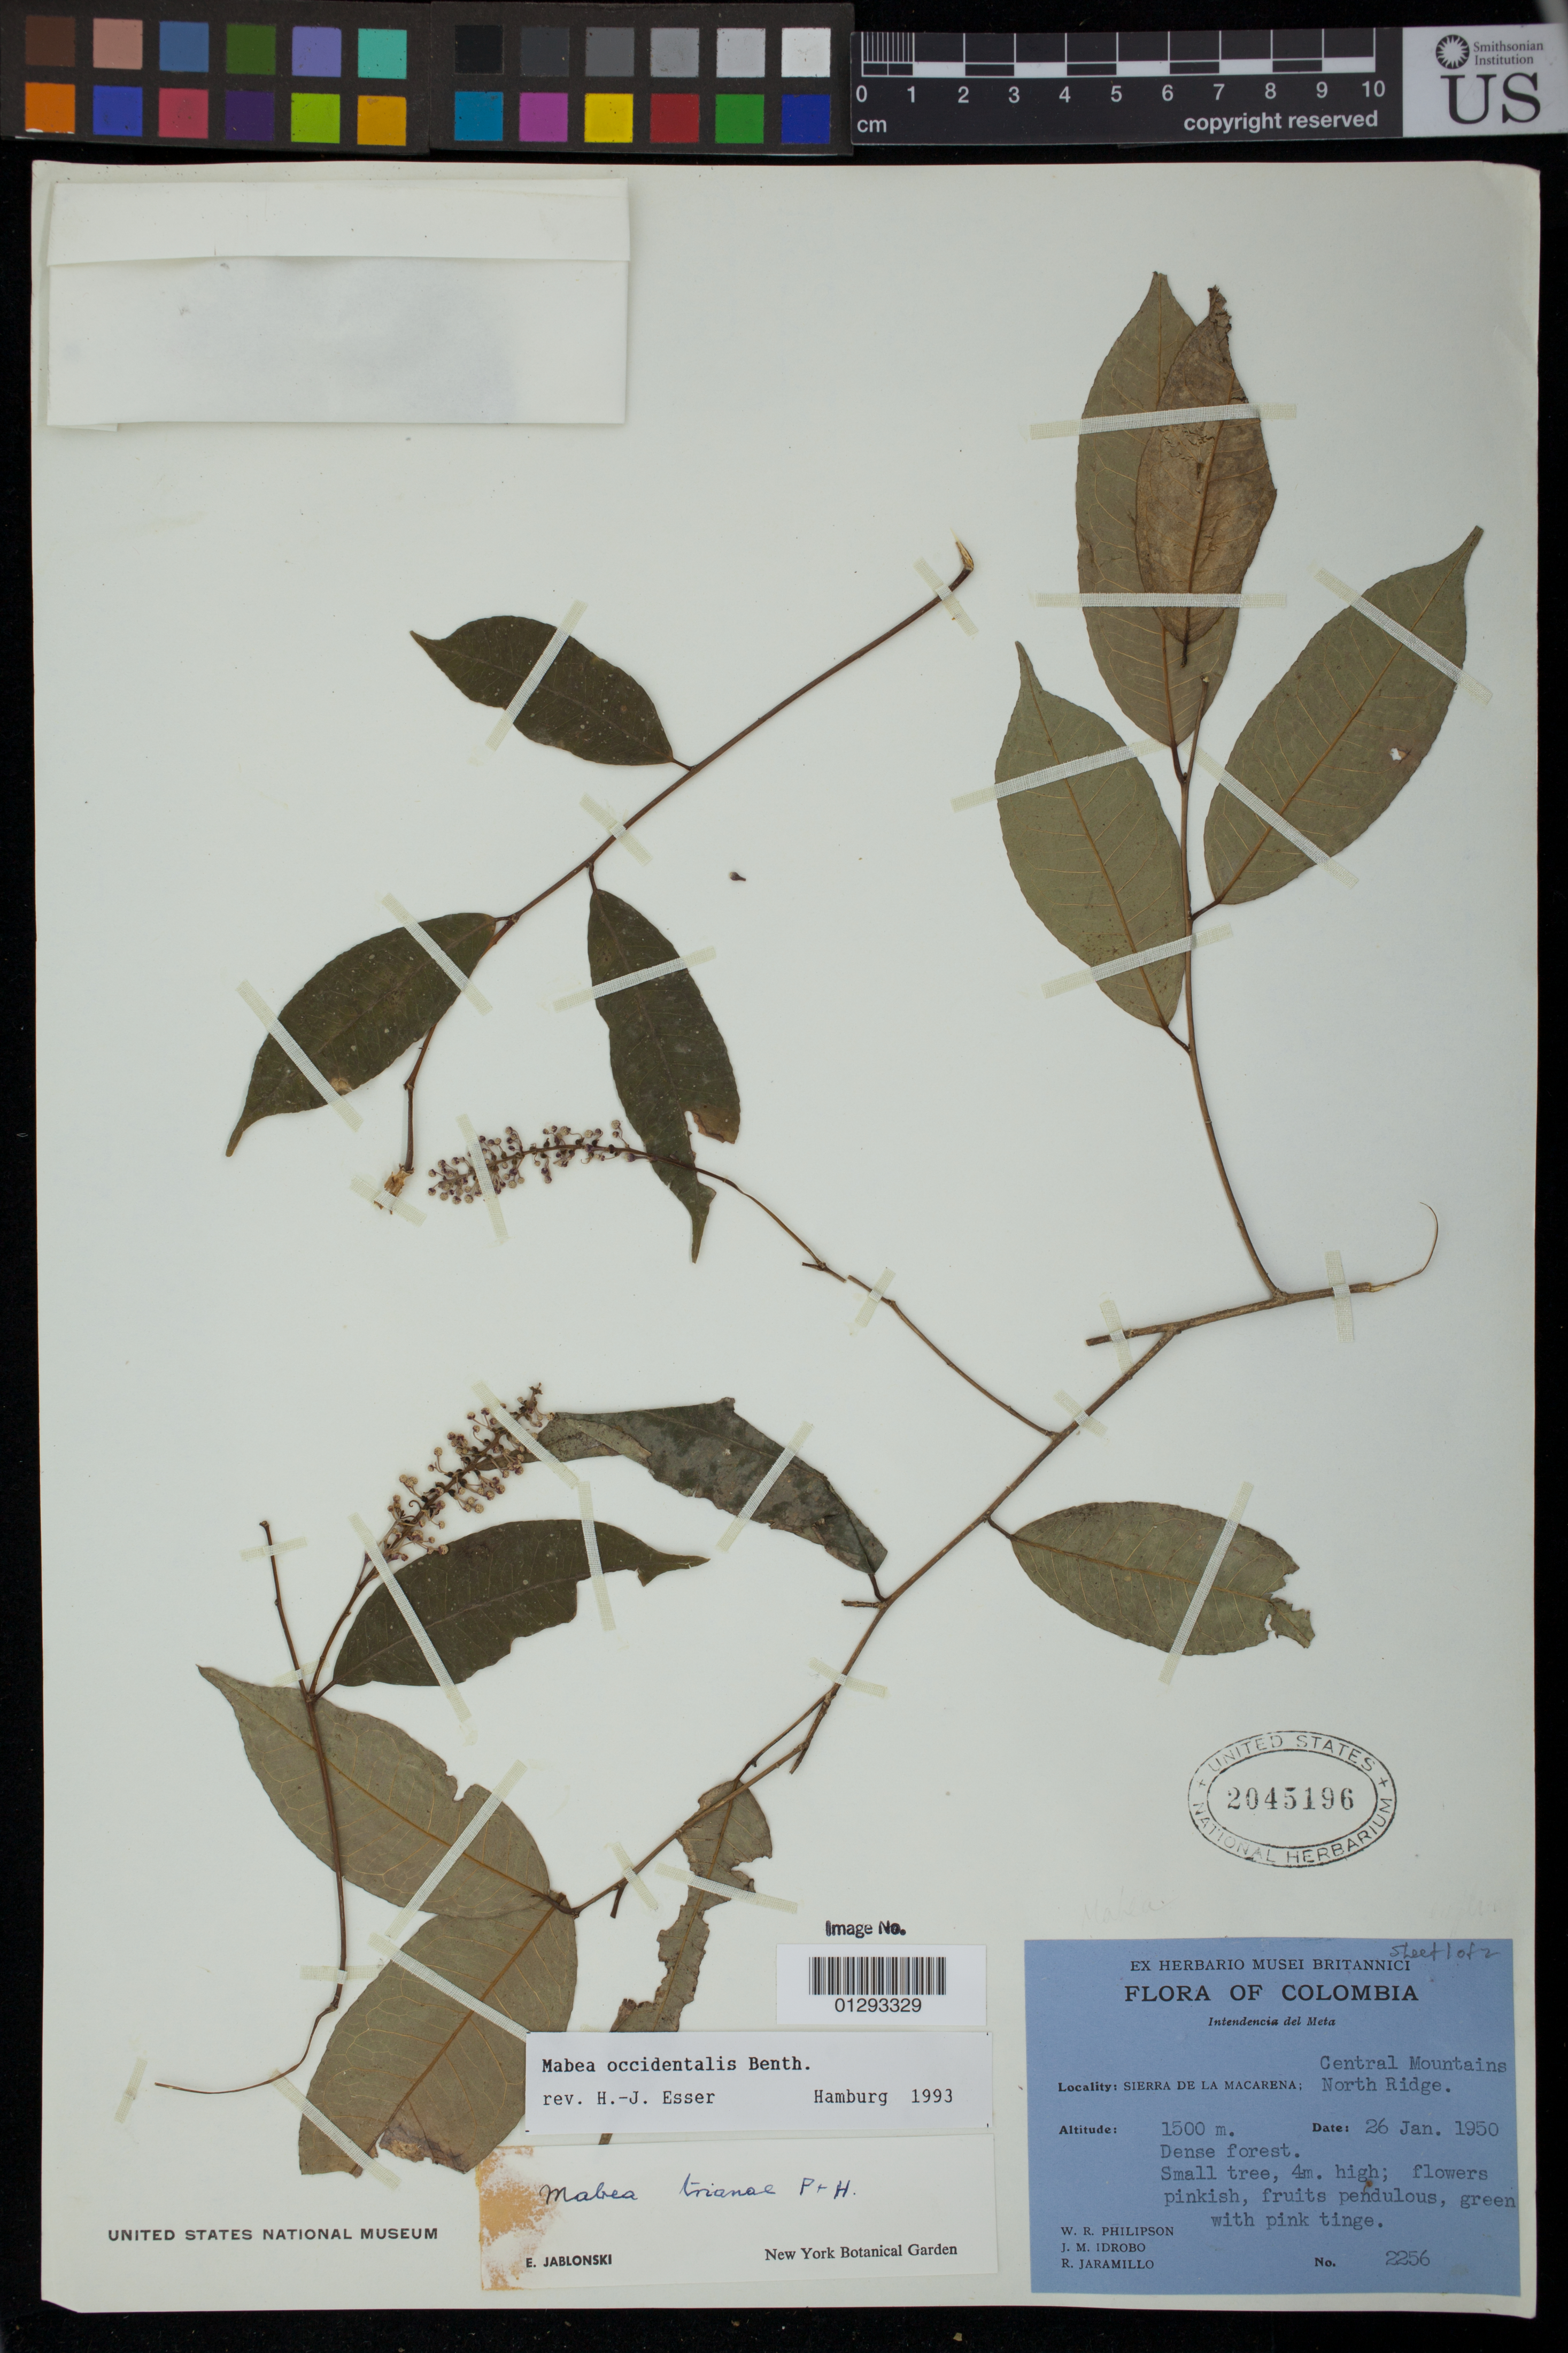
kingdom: Plantae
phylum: Tracheophyta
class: Magnoliopsida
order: Malpighiales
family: Euphorbiaceae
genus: Mabea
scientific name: Mabea occidentalis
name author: Benth.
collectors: W. R. Philipson, J. M. Idrobo & R. Jaramillo M.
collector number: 2256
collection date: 1950-01-26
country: Colombia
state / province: Meta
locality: Sierra de la Macarena: Central Mountains North Ridge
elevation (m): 1500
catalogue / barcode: US 2045196